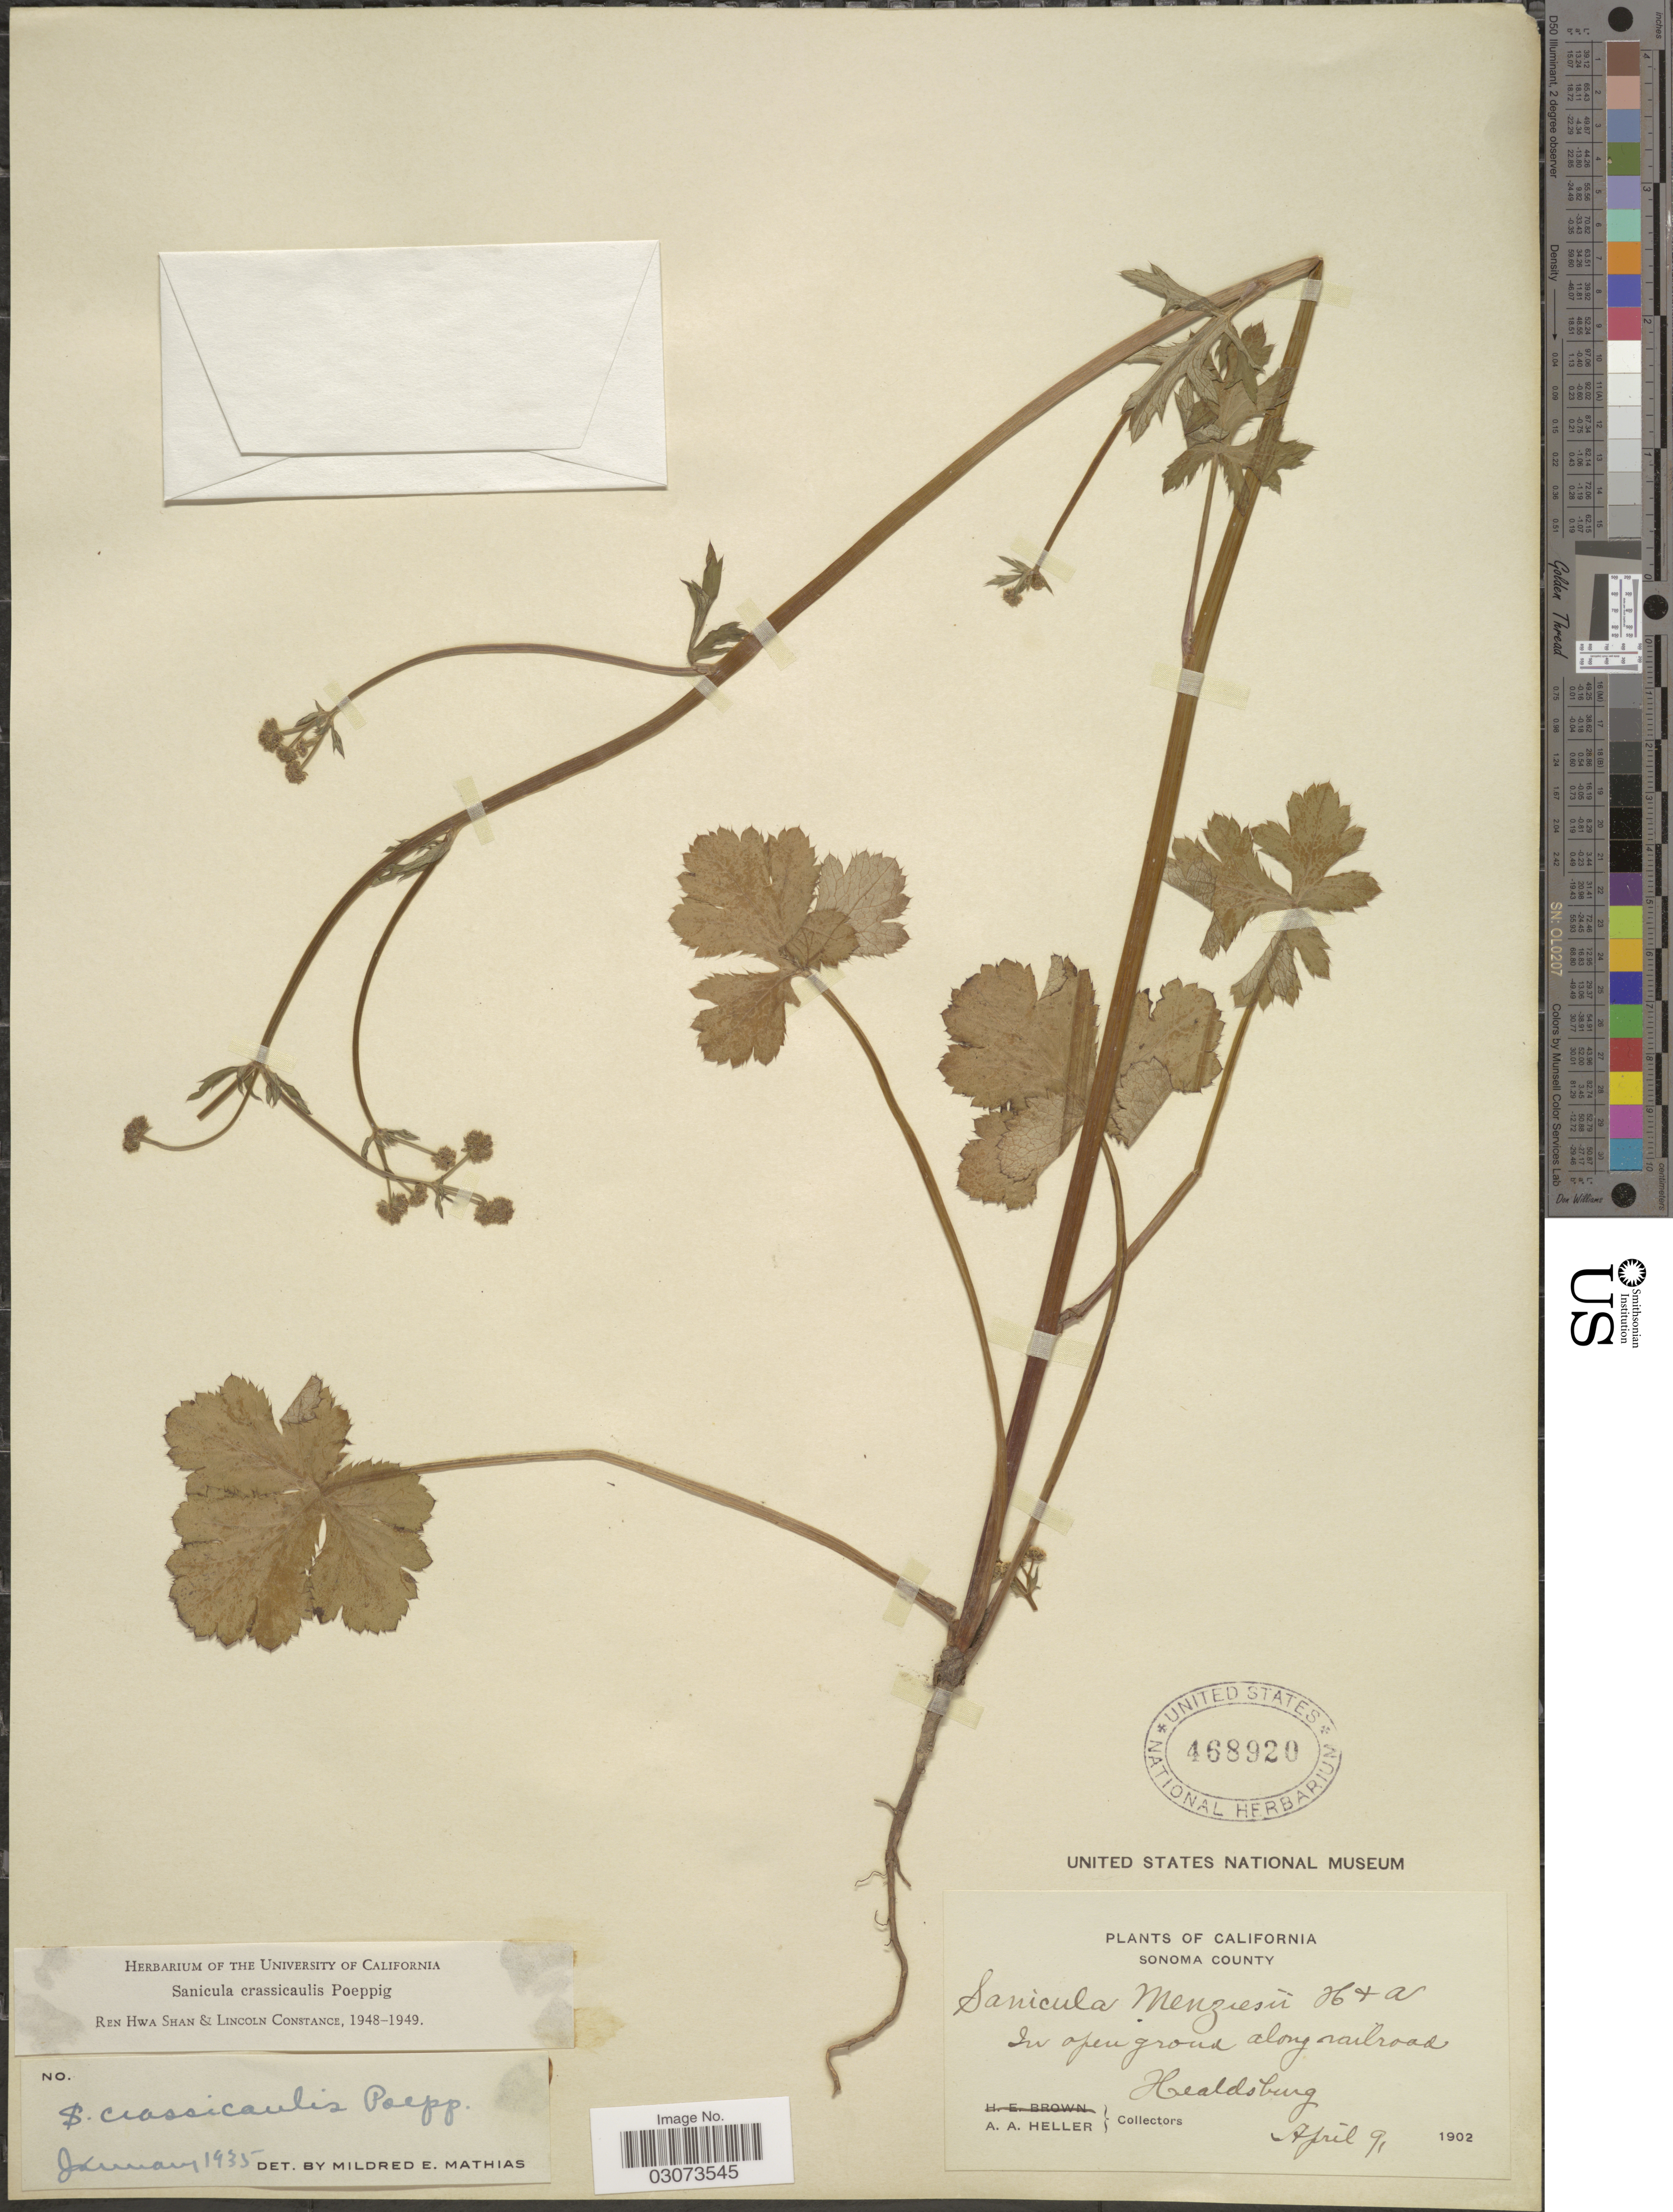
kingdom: Plantae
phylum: Tracheophyta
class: Magnoliopsida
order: Apiales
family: Apiaceae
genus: Sanicula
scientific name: Sanicula crassicaulis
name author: Poepp. ex DC.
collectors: A. A. Heller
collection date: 1902-04-09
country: United States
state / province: California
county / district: Sonoma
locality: Sonoma County. Along railroad Healdsburg.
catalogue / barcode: US 468920